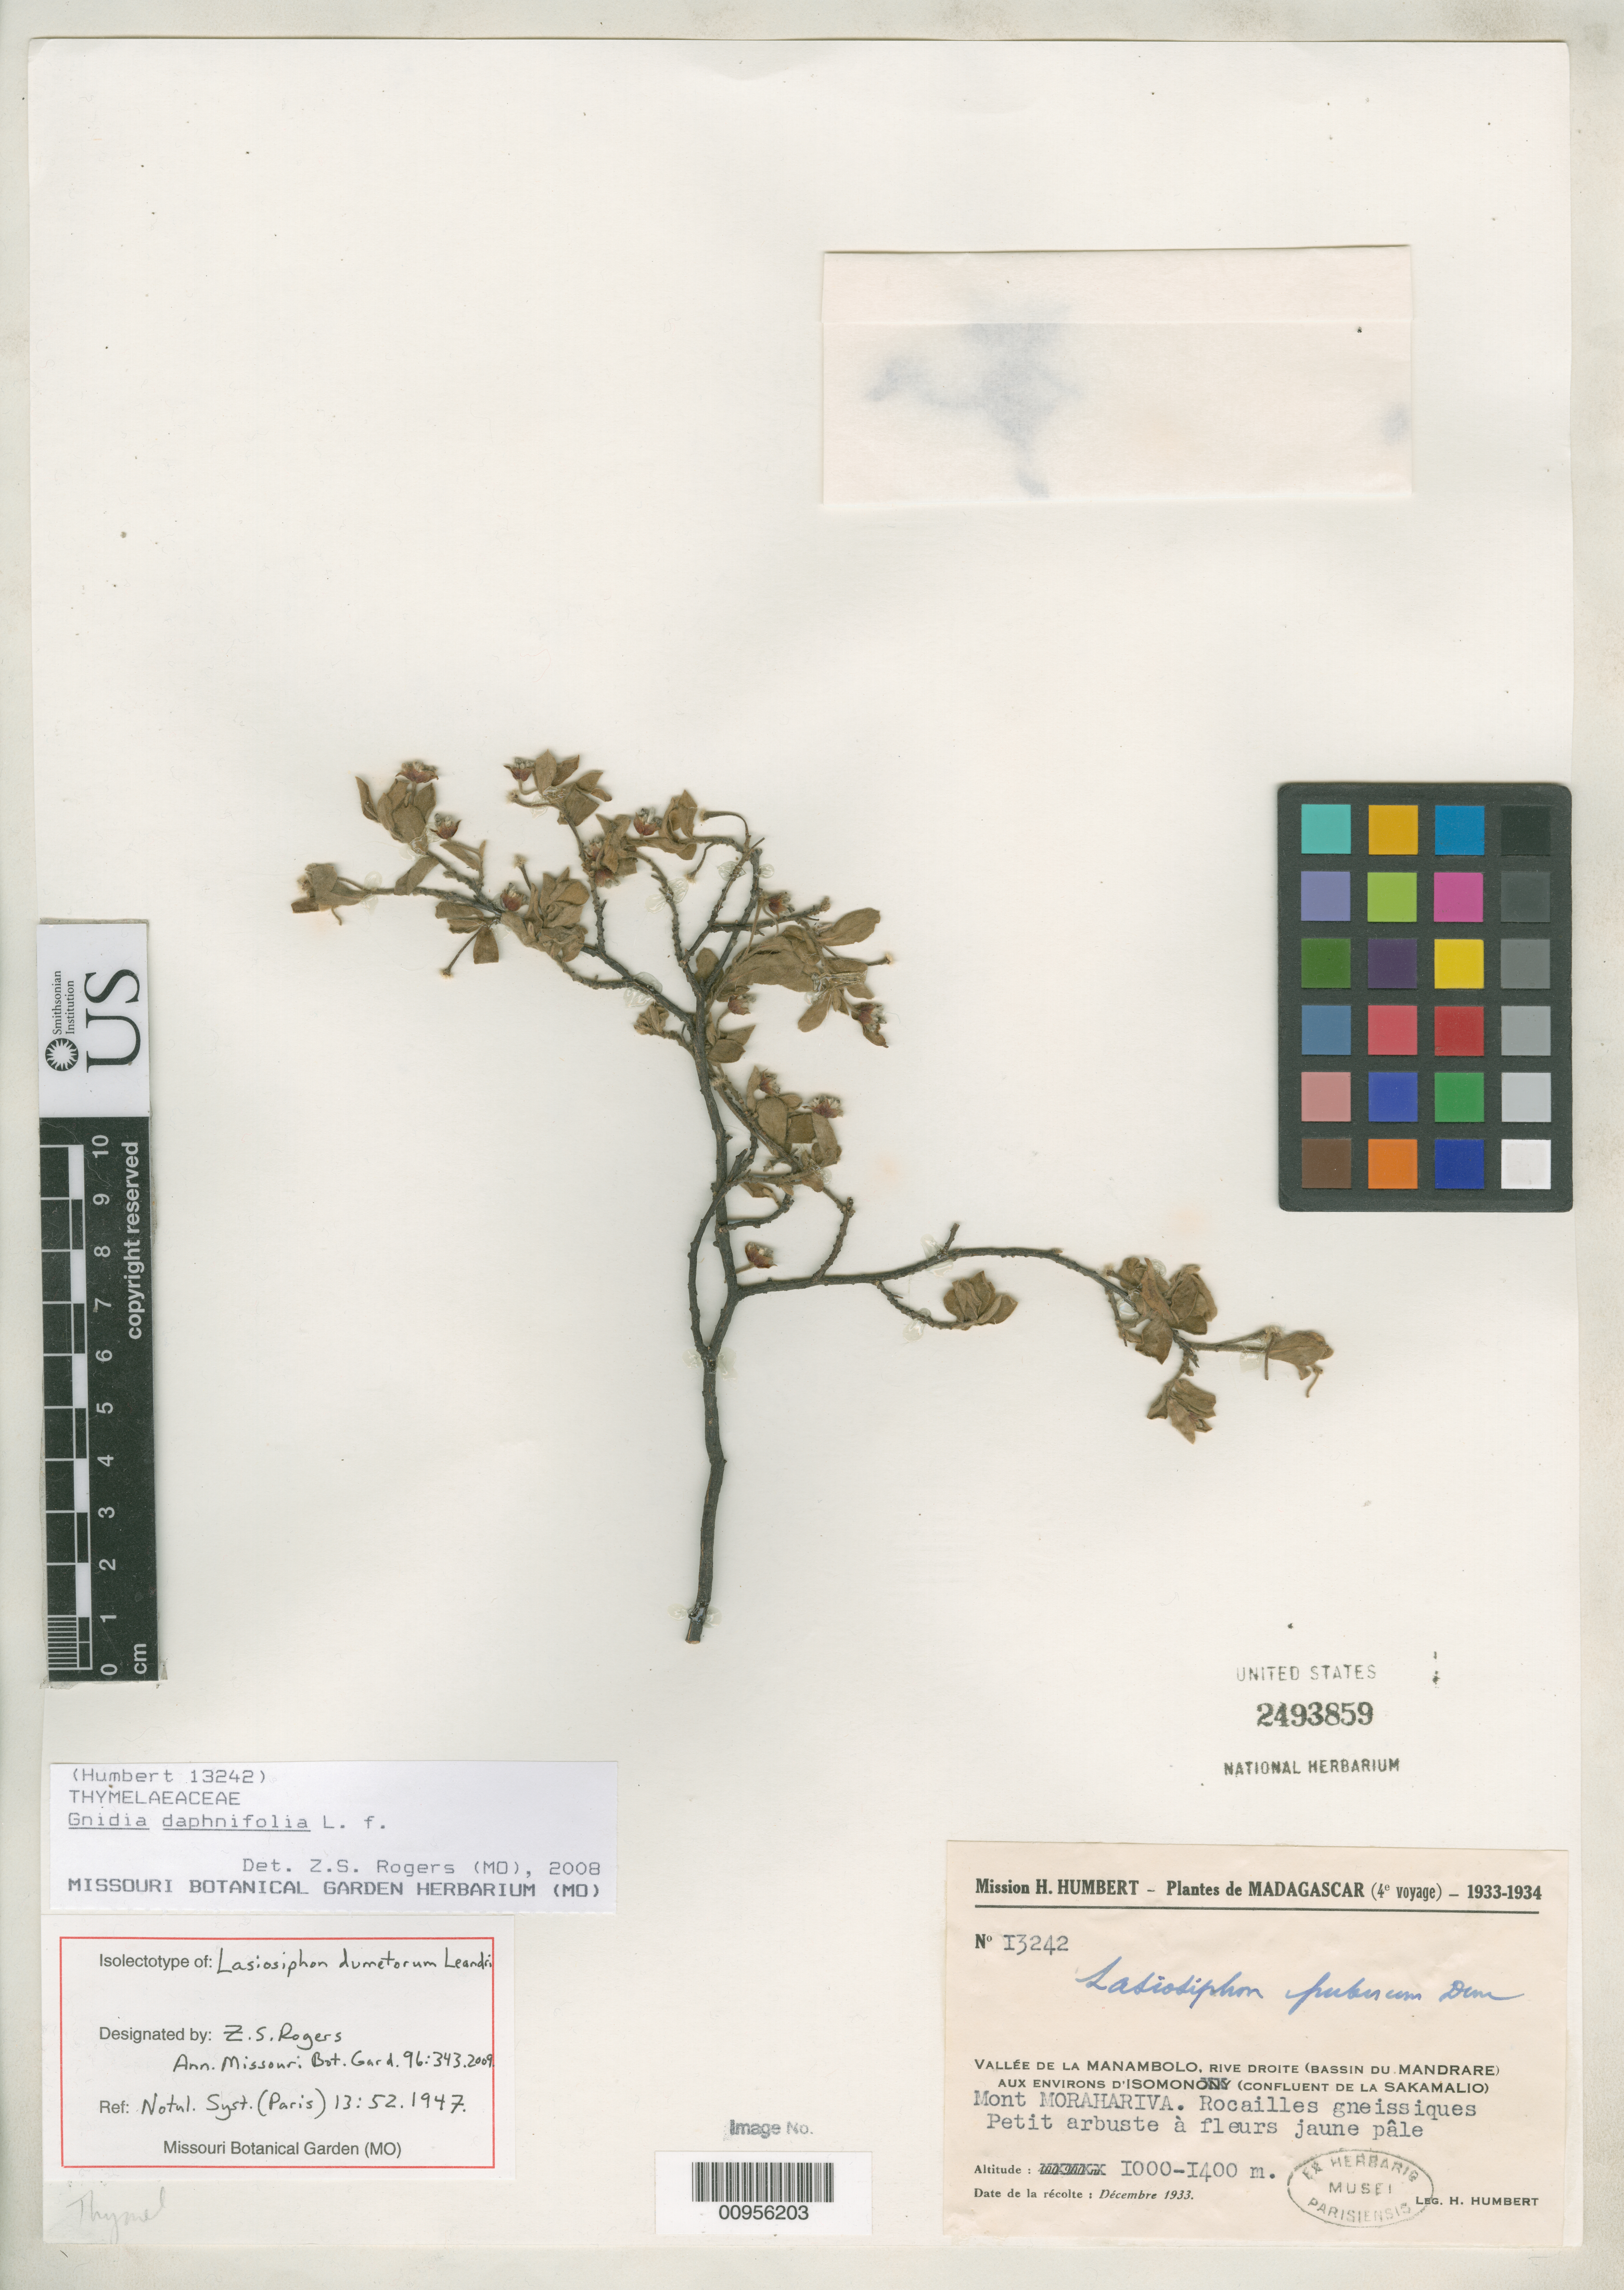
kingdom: Plantae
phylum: Tracheophyta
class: Magnoliopsida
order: Malvales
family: Thymelaeaceae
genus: Lasiosiphon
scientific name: Lasiosiphon dumetorum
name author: Leandri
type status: Isolectotype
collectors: H. Humbert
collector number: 13242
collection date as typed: Dec 1933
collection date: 1933-12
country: Madagascar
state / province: Anosy (?)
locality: Vallée de la Manambolo, rive droite (bassin du Mandrare) aux environs d'Isomono (confluent de la Sadamalio). Mont Morahariva (Mahamena).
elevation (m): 1000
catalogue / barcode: US 2493859